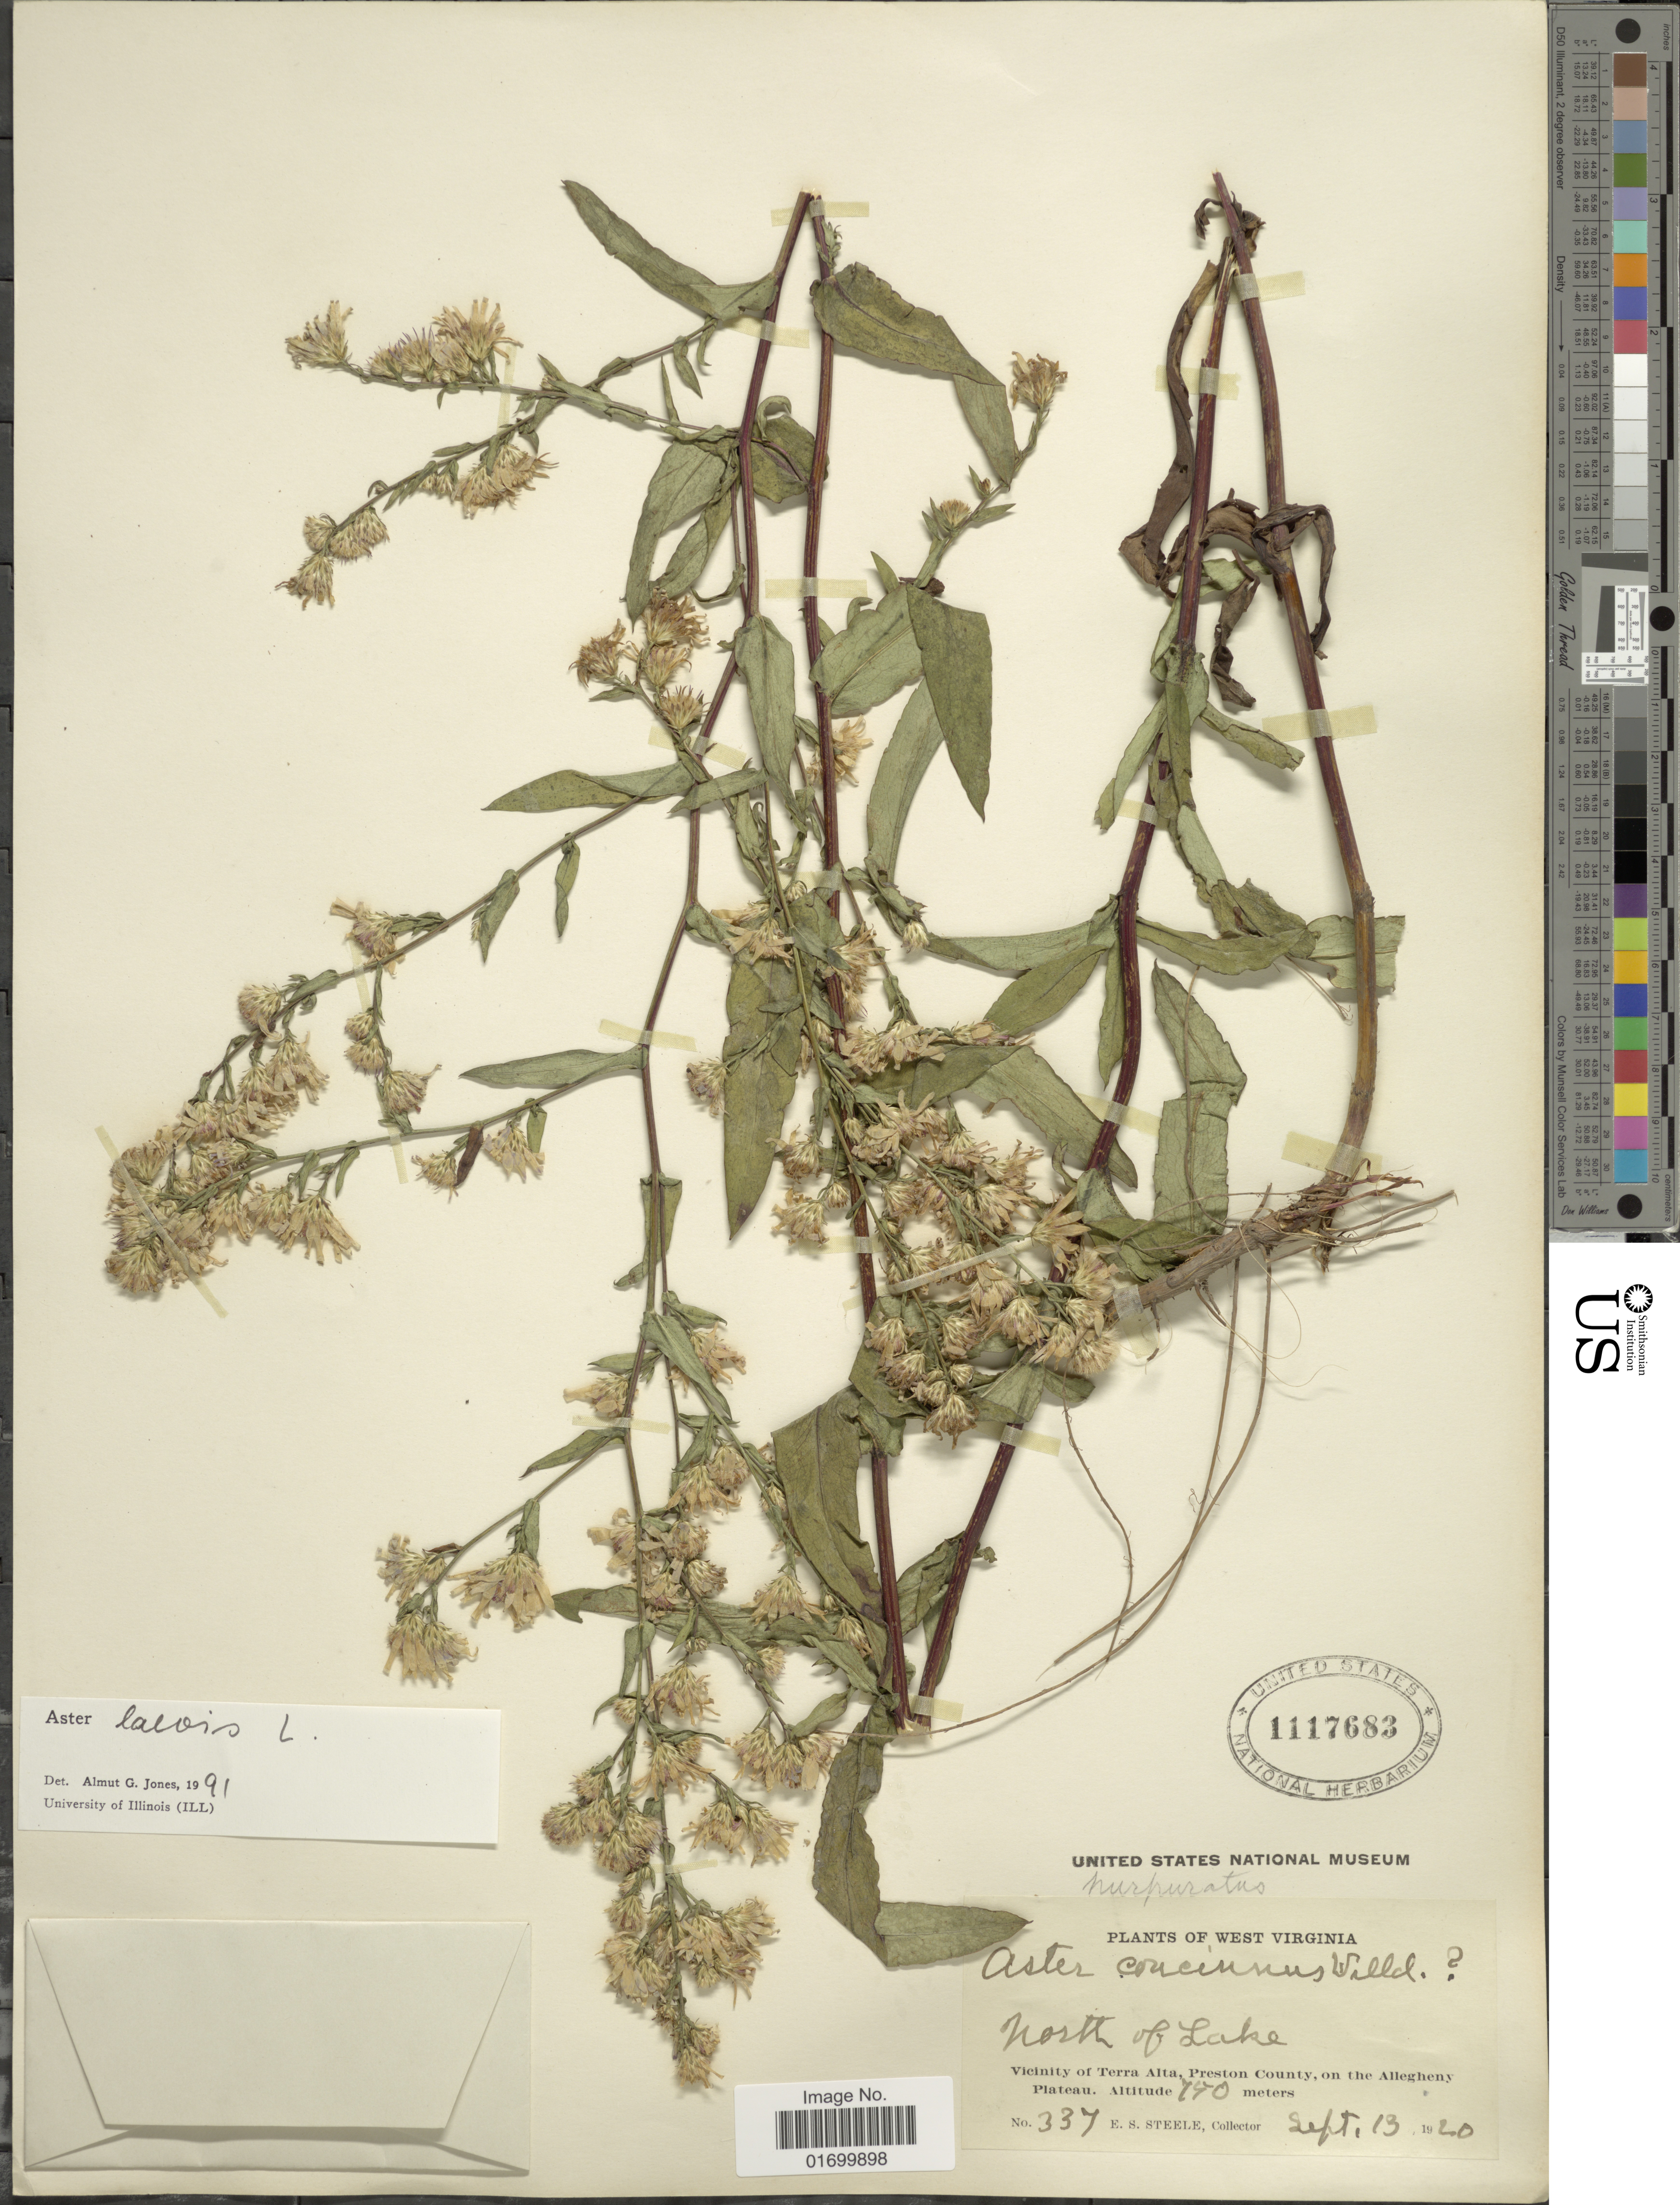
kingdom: Plantae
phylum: Tracheophyta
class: Magnoliopsida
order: Asterales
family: Asteraceae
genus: Symphyotrichum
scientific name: Symphyotrichum laeve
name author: (L.) Á. Löve & D. Löve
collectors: E. Steele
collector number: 337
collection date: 1920-09-13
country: United States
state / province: West Virginia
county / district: Preston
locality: North of Lake. Vicinity of Terre Alta, Preston County, on the Allegheny Plateau.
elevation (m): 750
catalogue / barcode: US 1117683